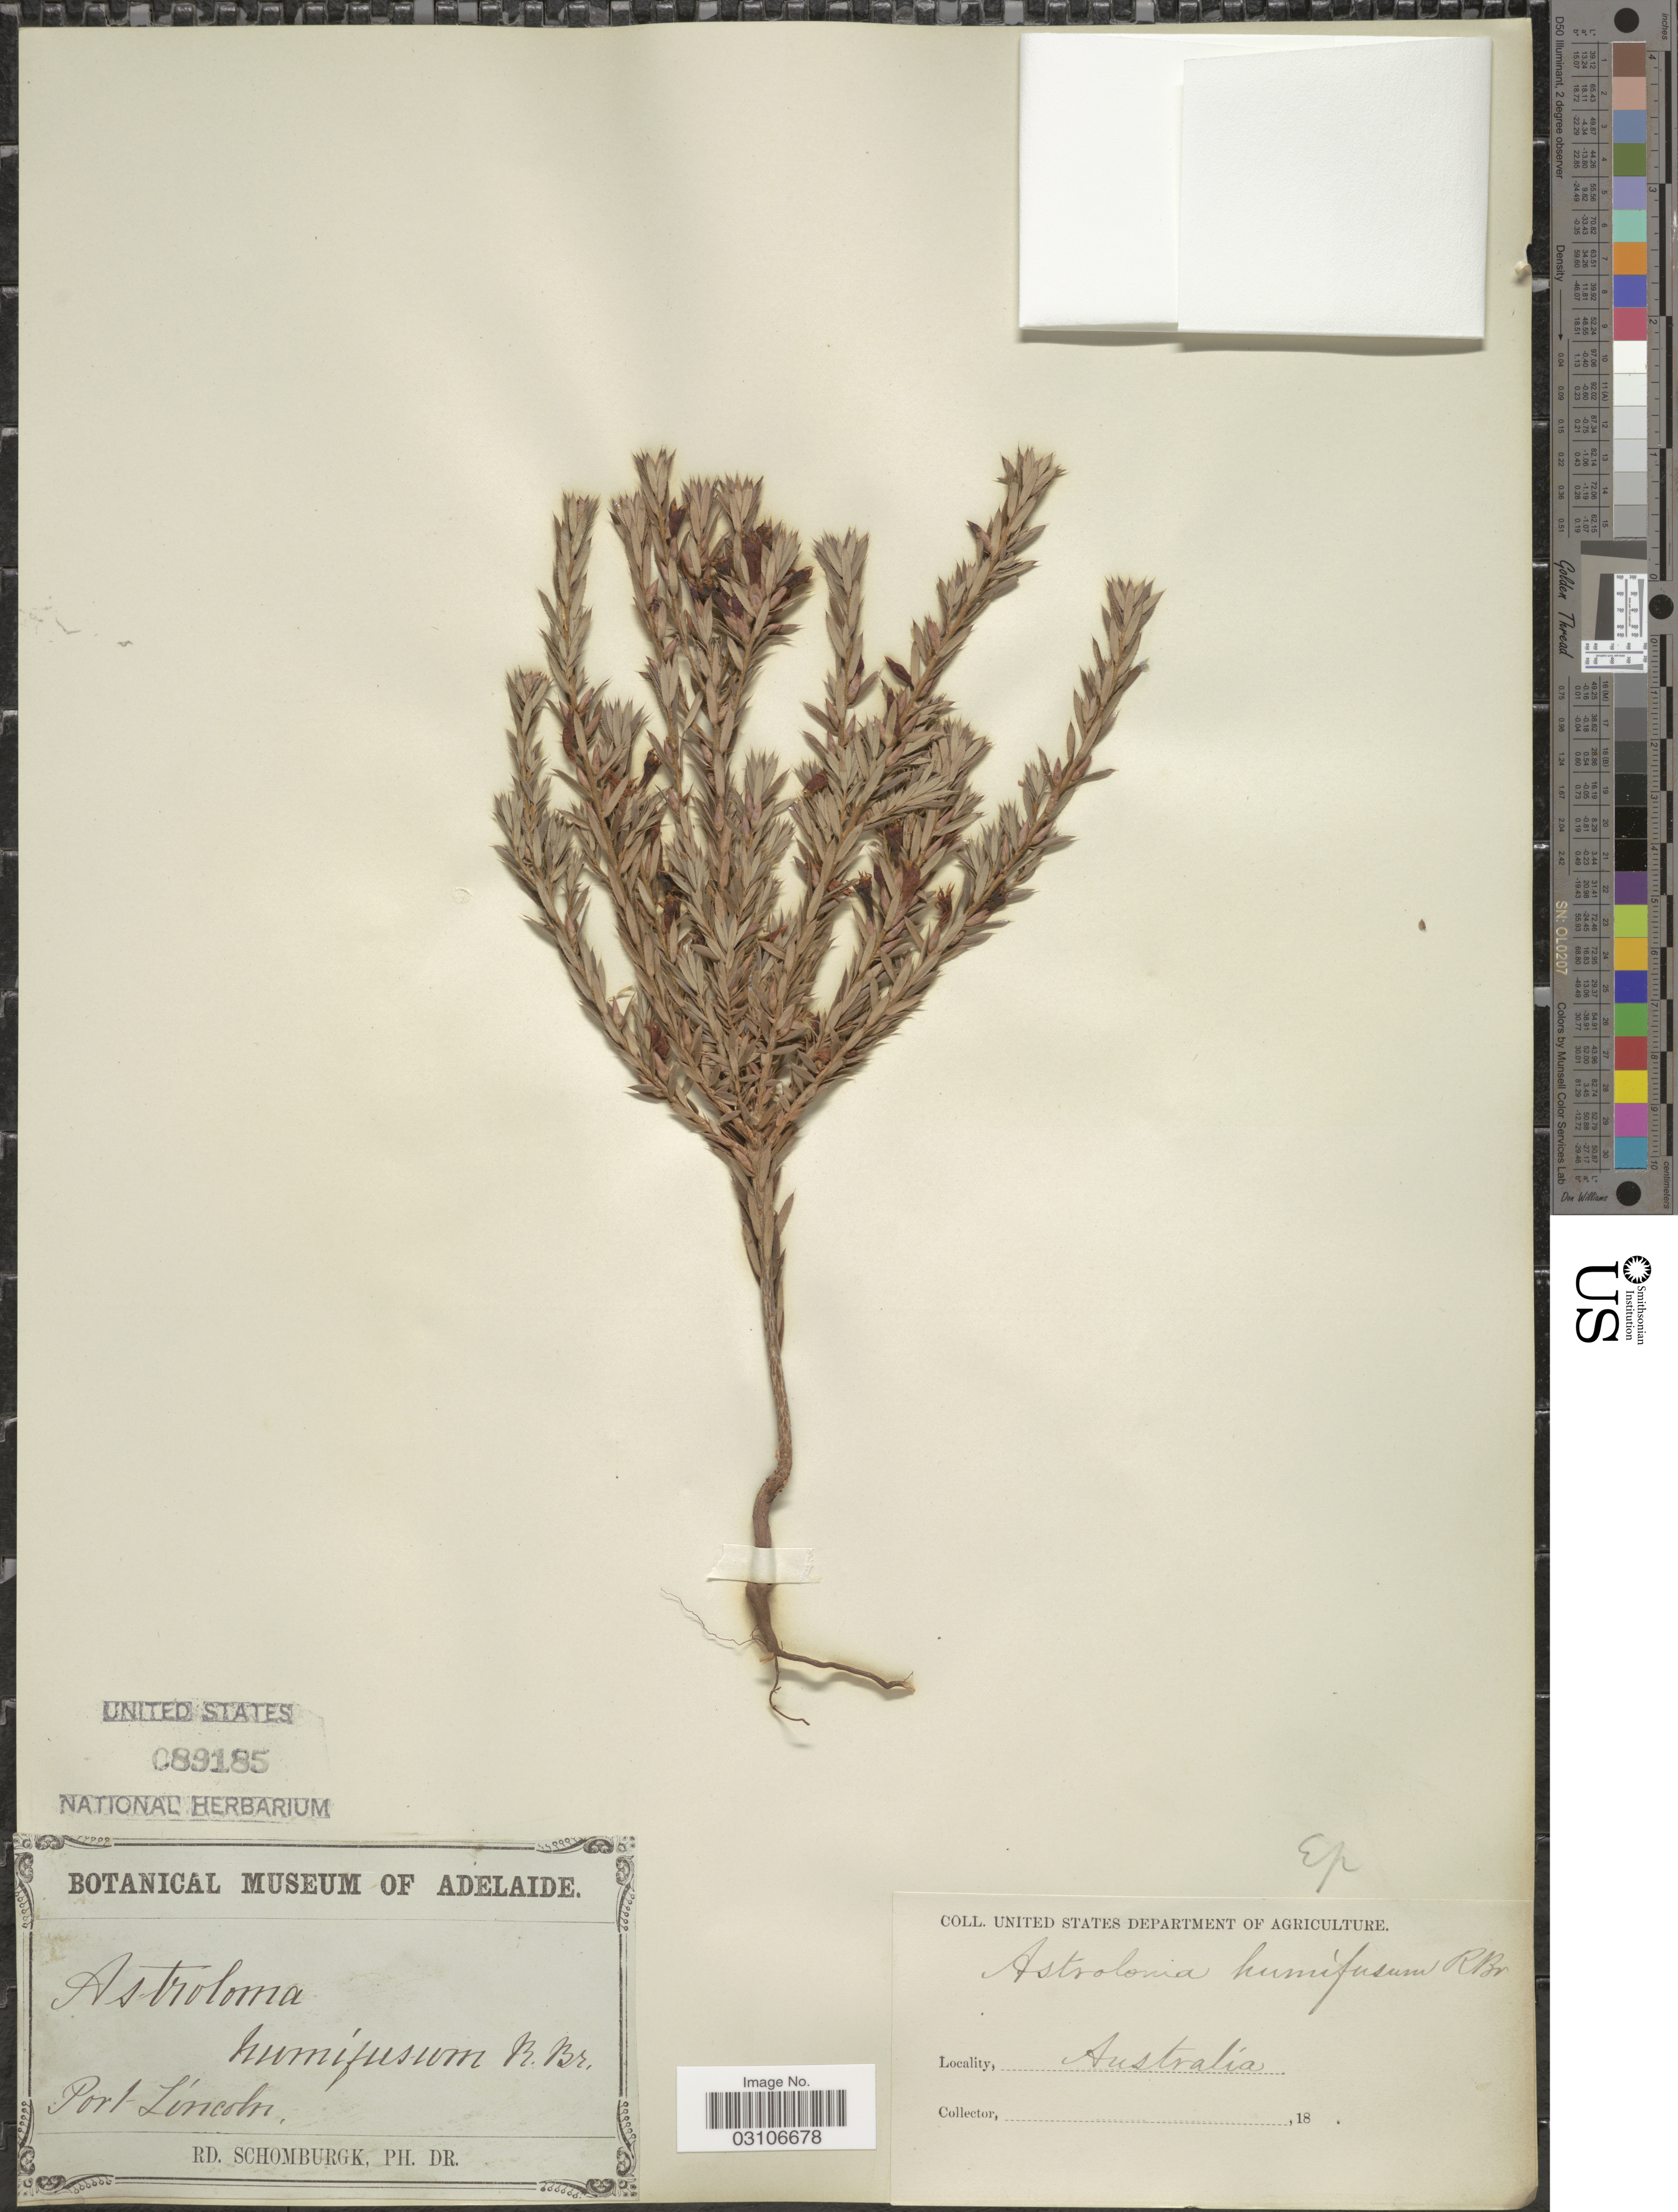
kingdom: Plantae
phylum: Tracheophyta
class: Magnoliopsida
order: Ericales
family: Ericaceae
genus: Astroloma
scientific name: Astroloma humifusum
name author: (Cav.) R. Br.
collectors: M. R. Schomburgk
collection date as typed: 18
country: Australia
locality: Port Lincoln.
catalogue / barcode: US 89185